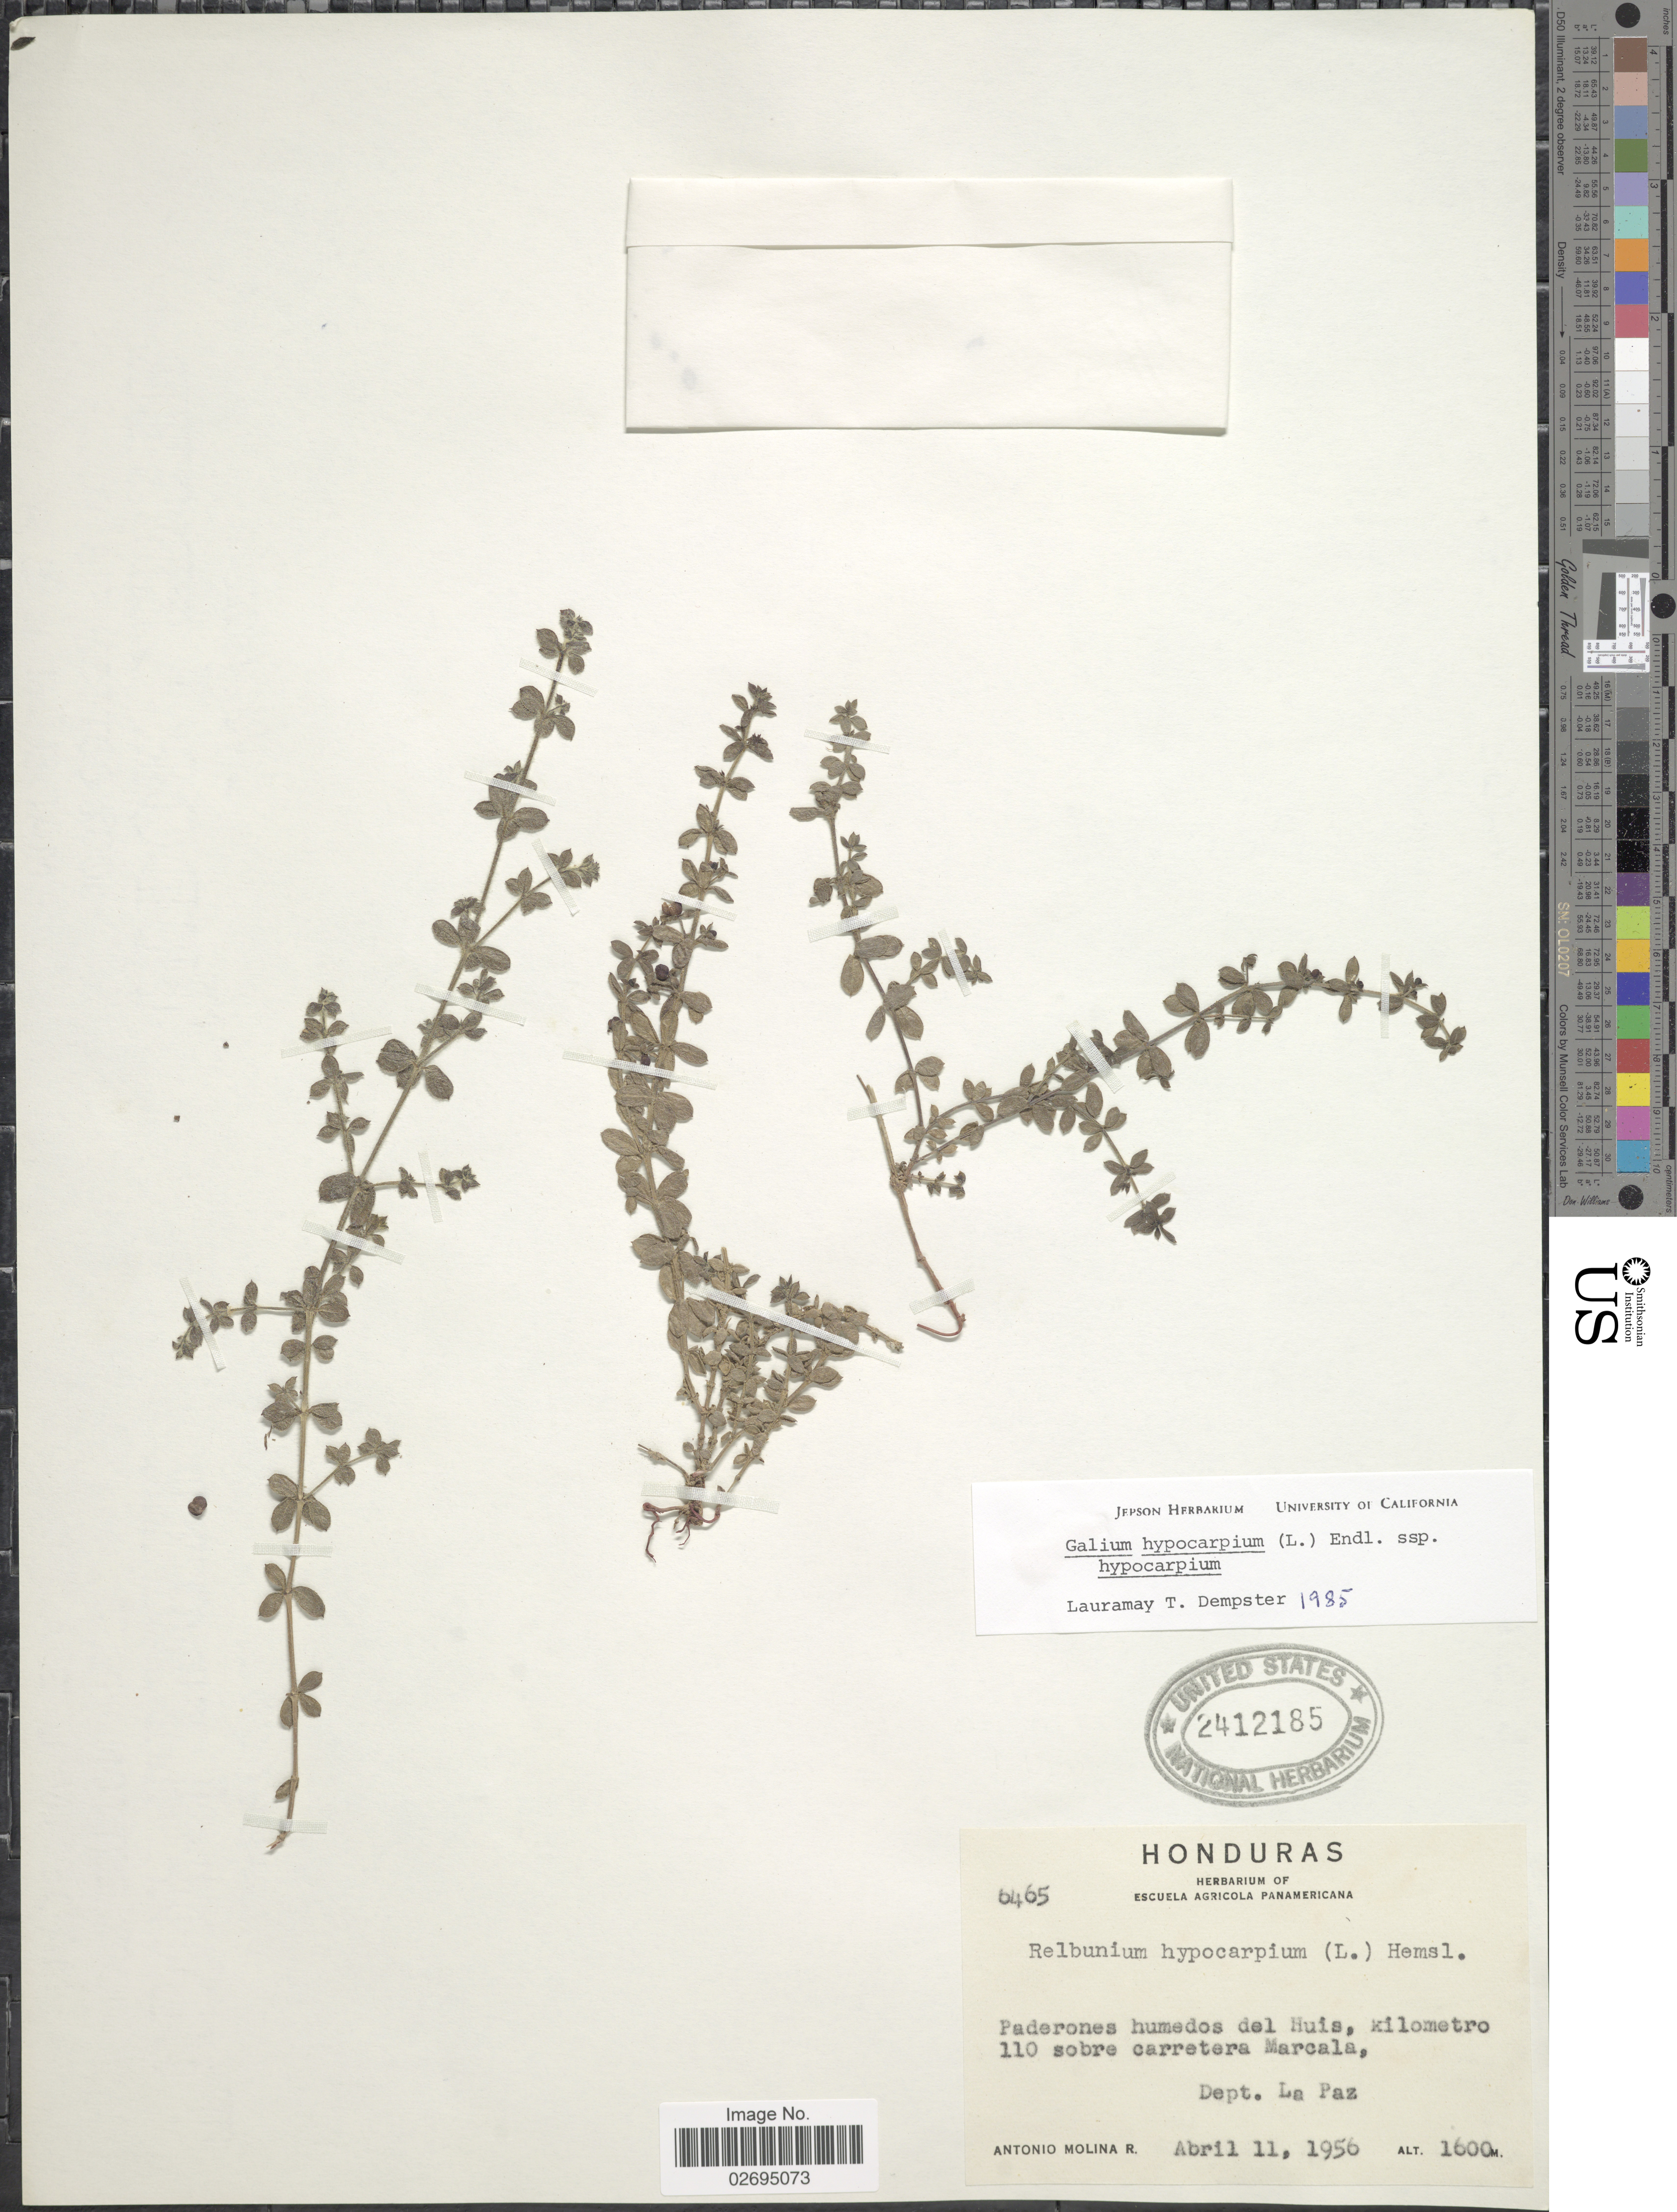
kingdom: Plantae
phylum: Tracheophyta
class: Magnoliopsida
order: Gentianales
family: Rubiaceae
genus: Galium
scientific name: Galium hypocarpium subsp. hypocarpium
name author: (L.) Endl. ex Griseb.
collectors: A. Molina R.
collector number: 6465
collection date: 1956-04-11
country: Honduras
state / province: La Paz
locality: Paderones humedos del Huis, kilometro 110 sobre carretera Marcala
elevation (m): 1600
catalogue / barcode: US 2412185